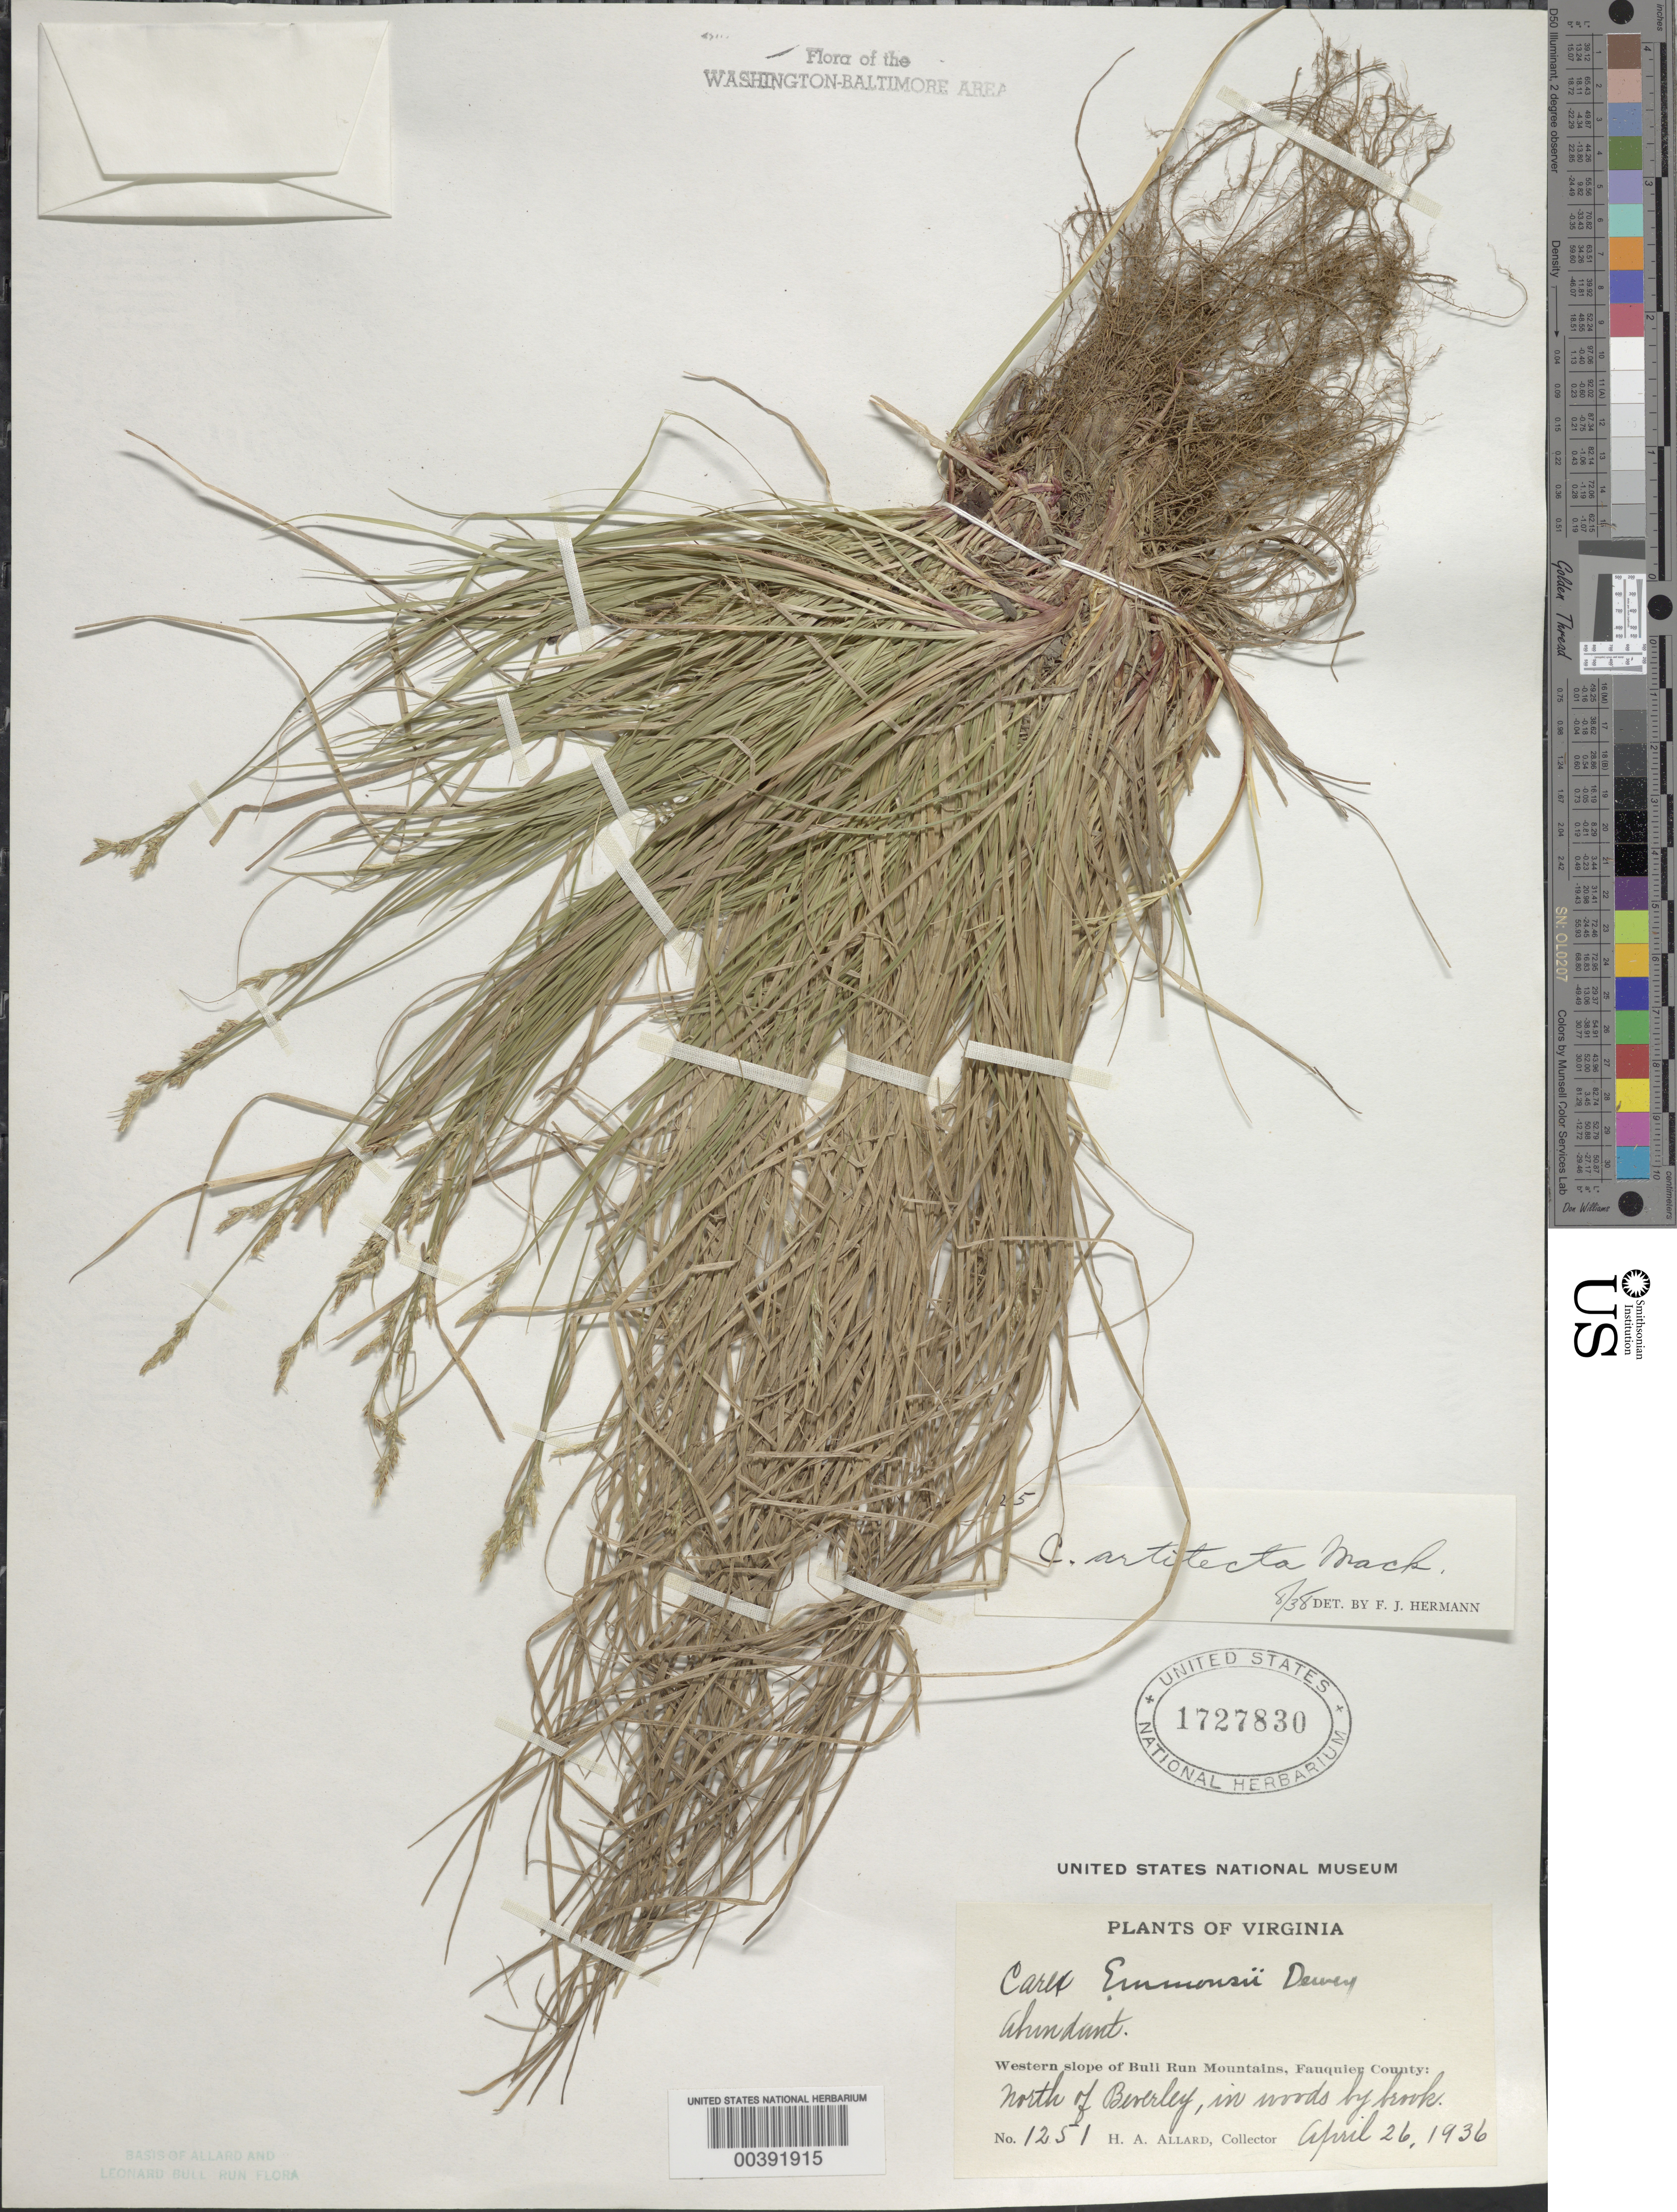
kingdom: Plantae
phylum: Tracheophyta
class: Liliopsida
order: Poales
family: Cyperaceae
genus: Carex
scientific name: Carex albicans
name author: Willd. ex Spreng.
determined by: Shetler, Stanwyn G., (US), NMNH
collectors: H. A. Allard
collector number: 1251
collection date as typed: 26 Apr 1936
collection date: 1936-04-26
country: United States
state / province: Virginia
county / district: Fauquier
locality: N of Beverly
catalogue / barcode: US 1727830